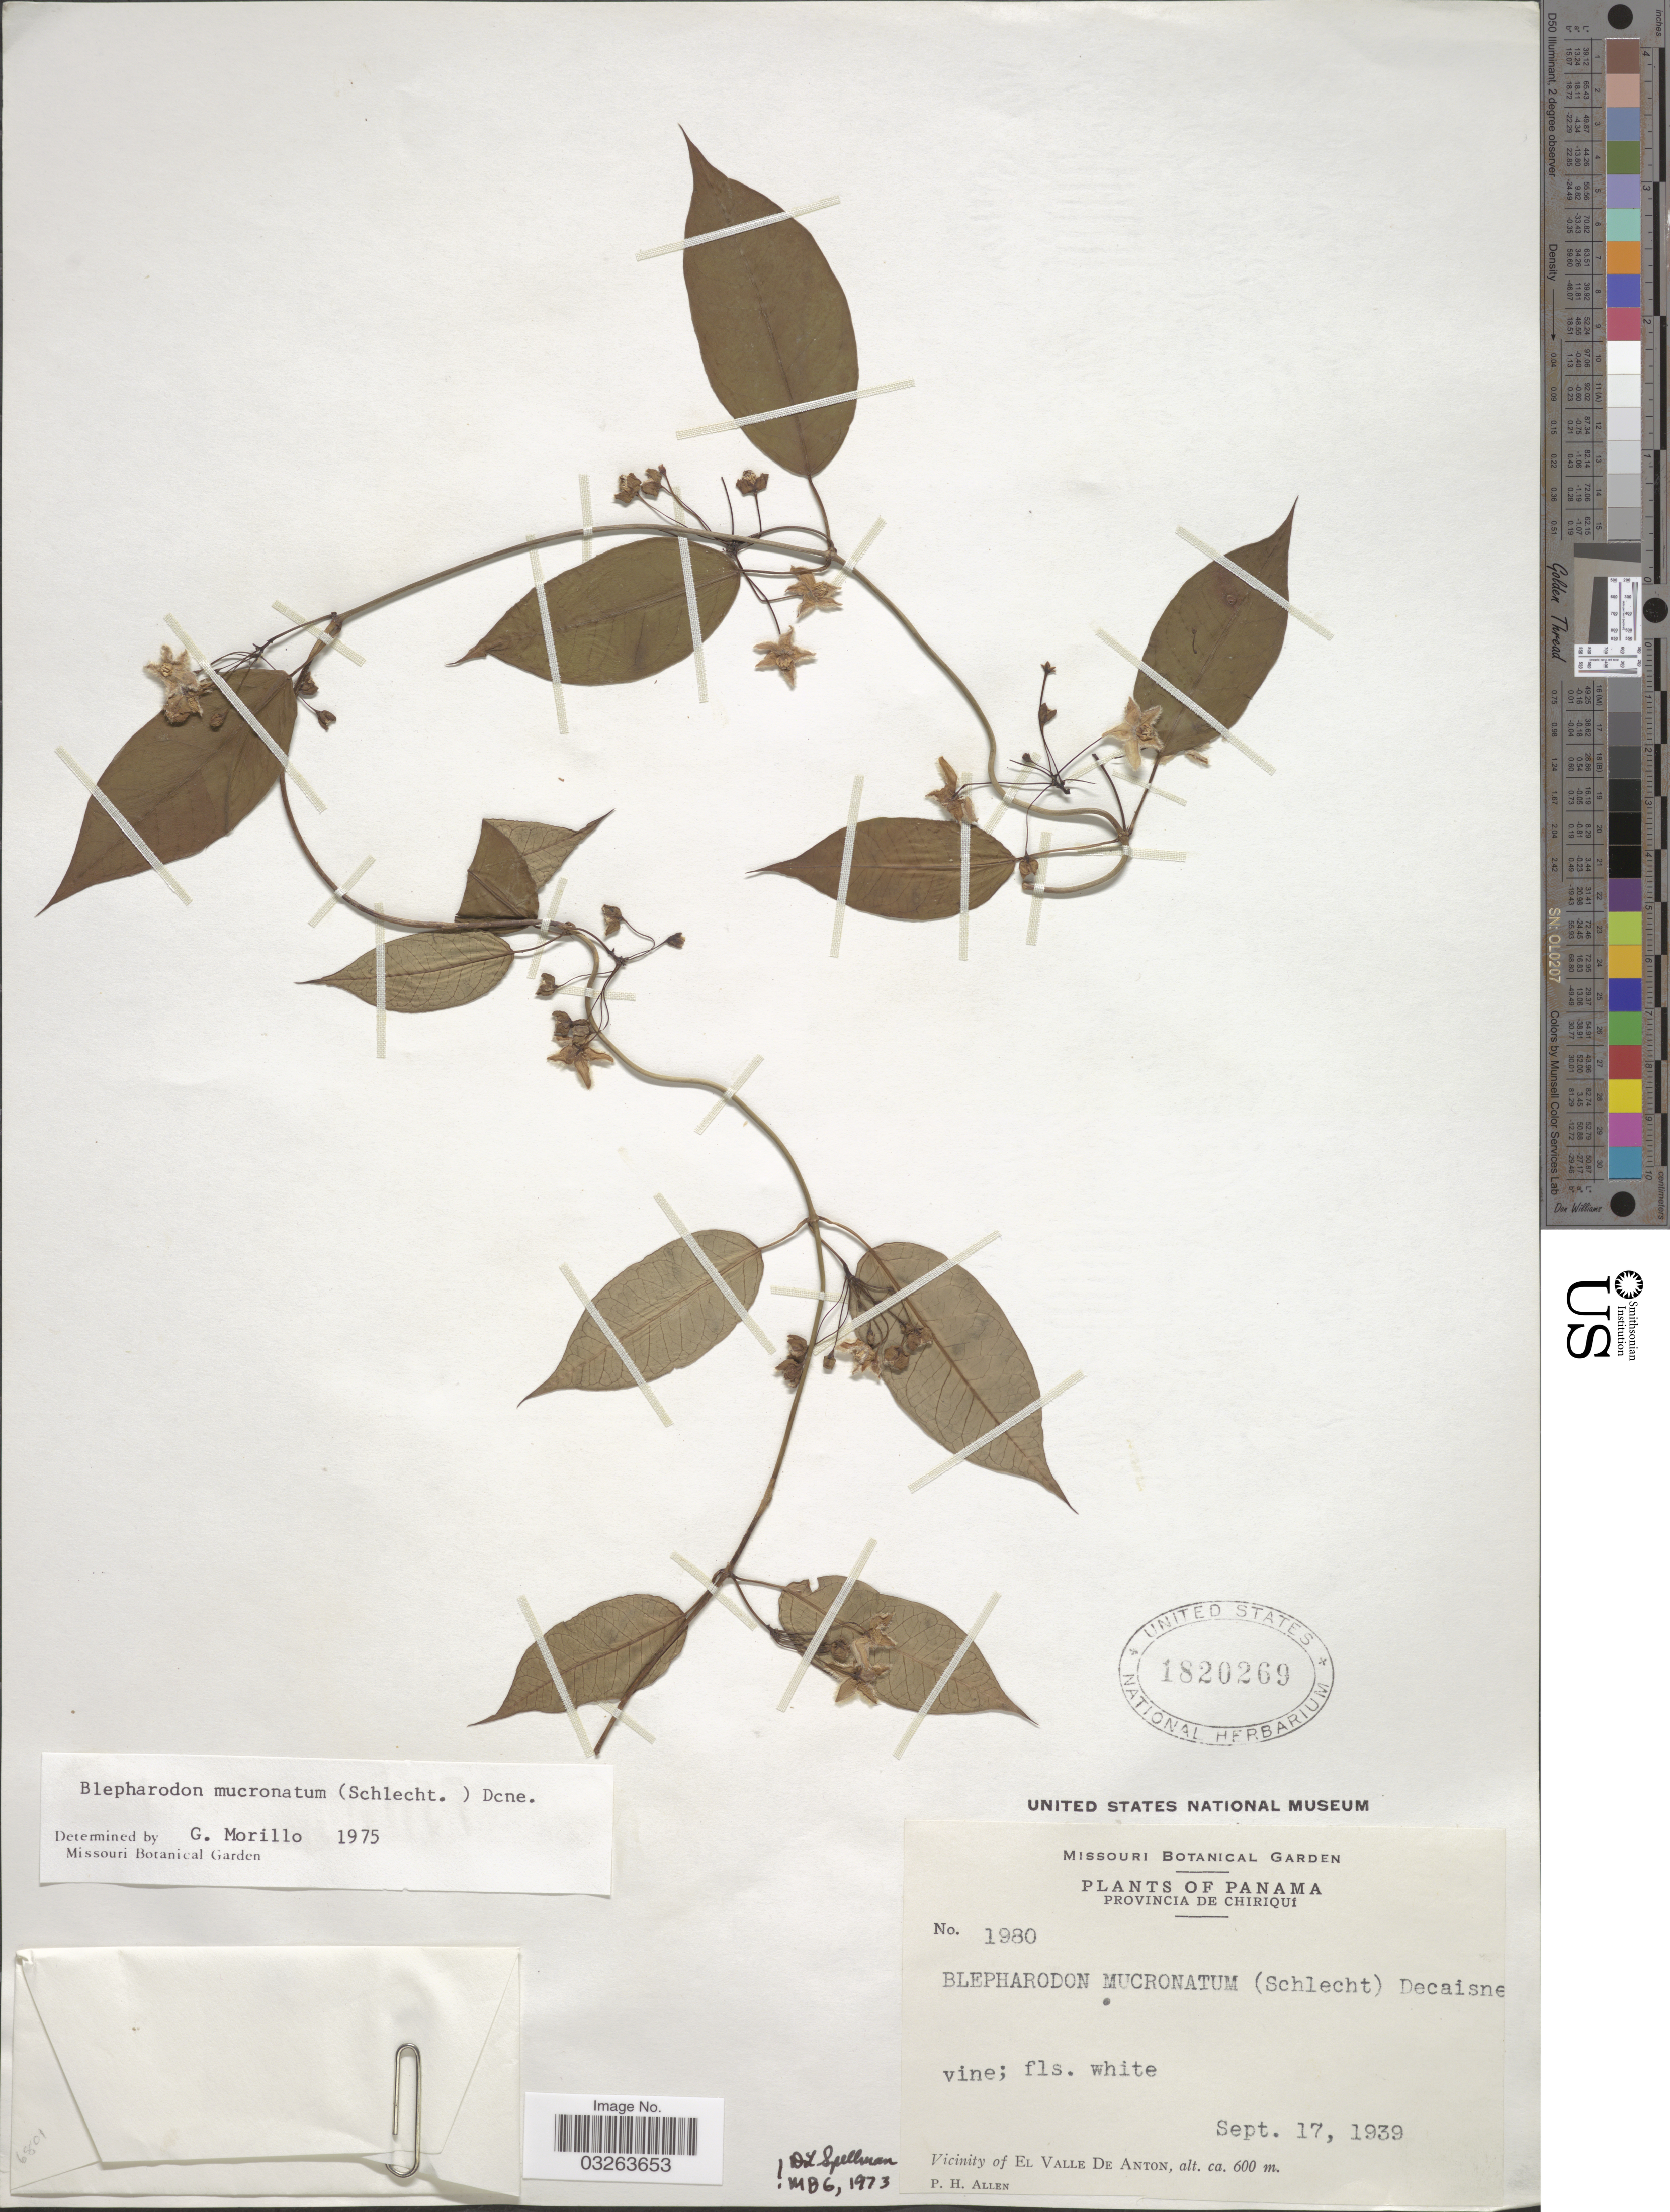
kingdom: Plantae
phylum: Tracheophyta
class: Magnoliopsida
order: Gentianales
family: Apocynaceae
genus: Blepharodon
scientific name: Blepharodon mucronatum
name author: (Schltdl.) Decne.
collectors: P. H. Allen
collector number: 1980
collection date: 1939-09-17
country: Panama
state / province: Chiriqui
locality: Vicinity of El Valle De Anton.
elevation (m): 600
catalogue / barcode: US 1820269